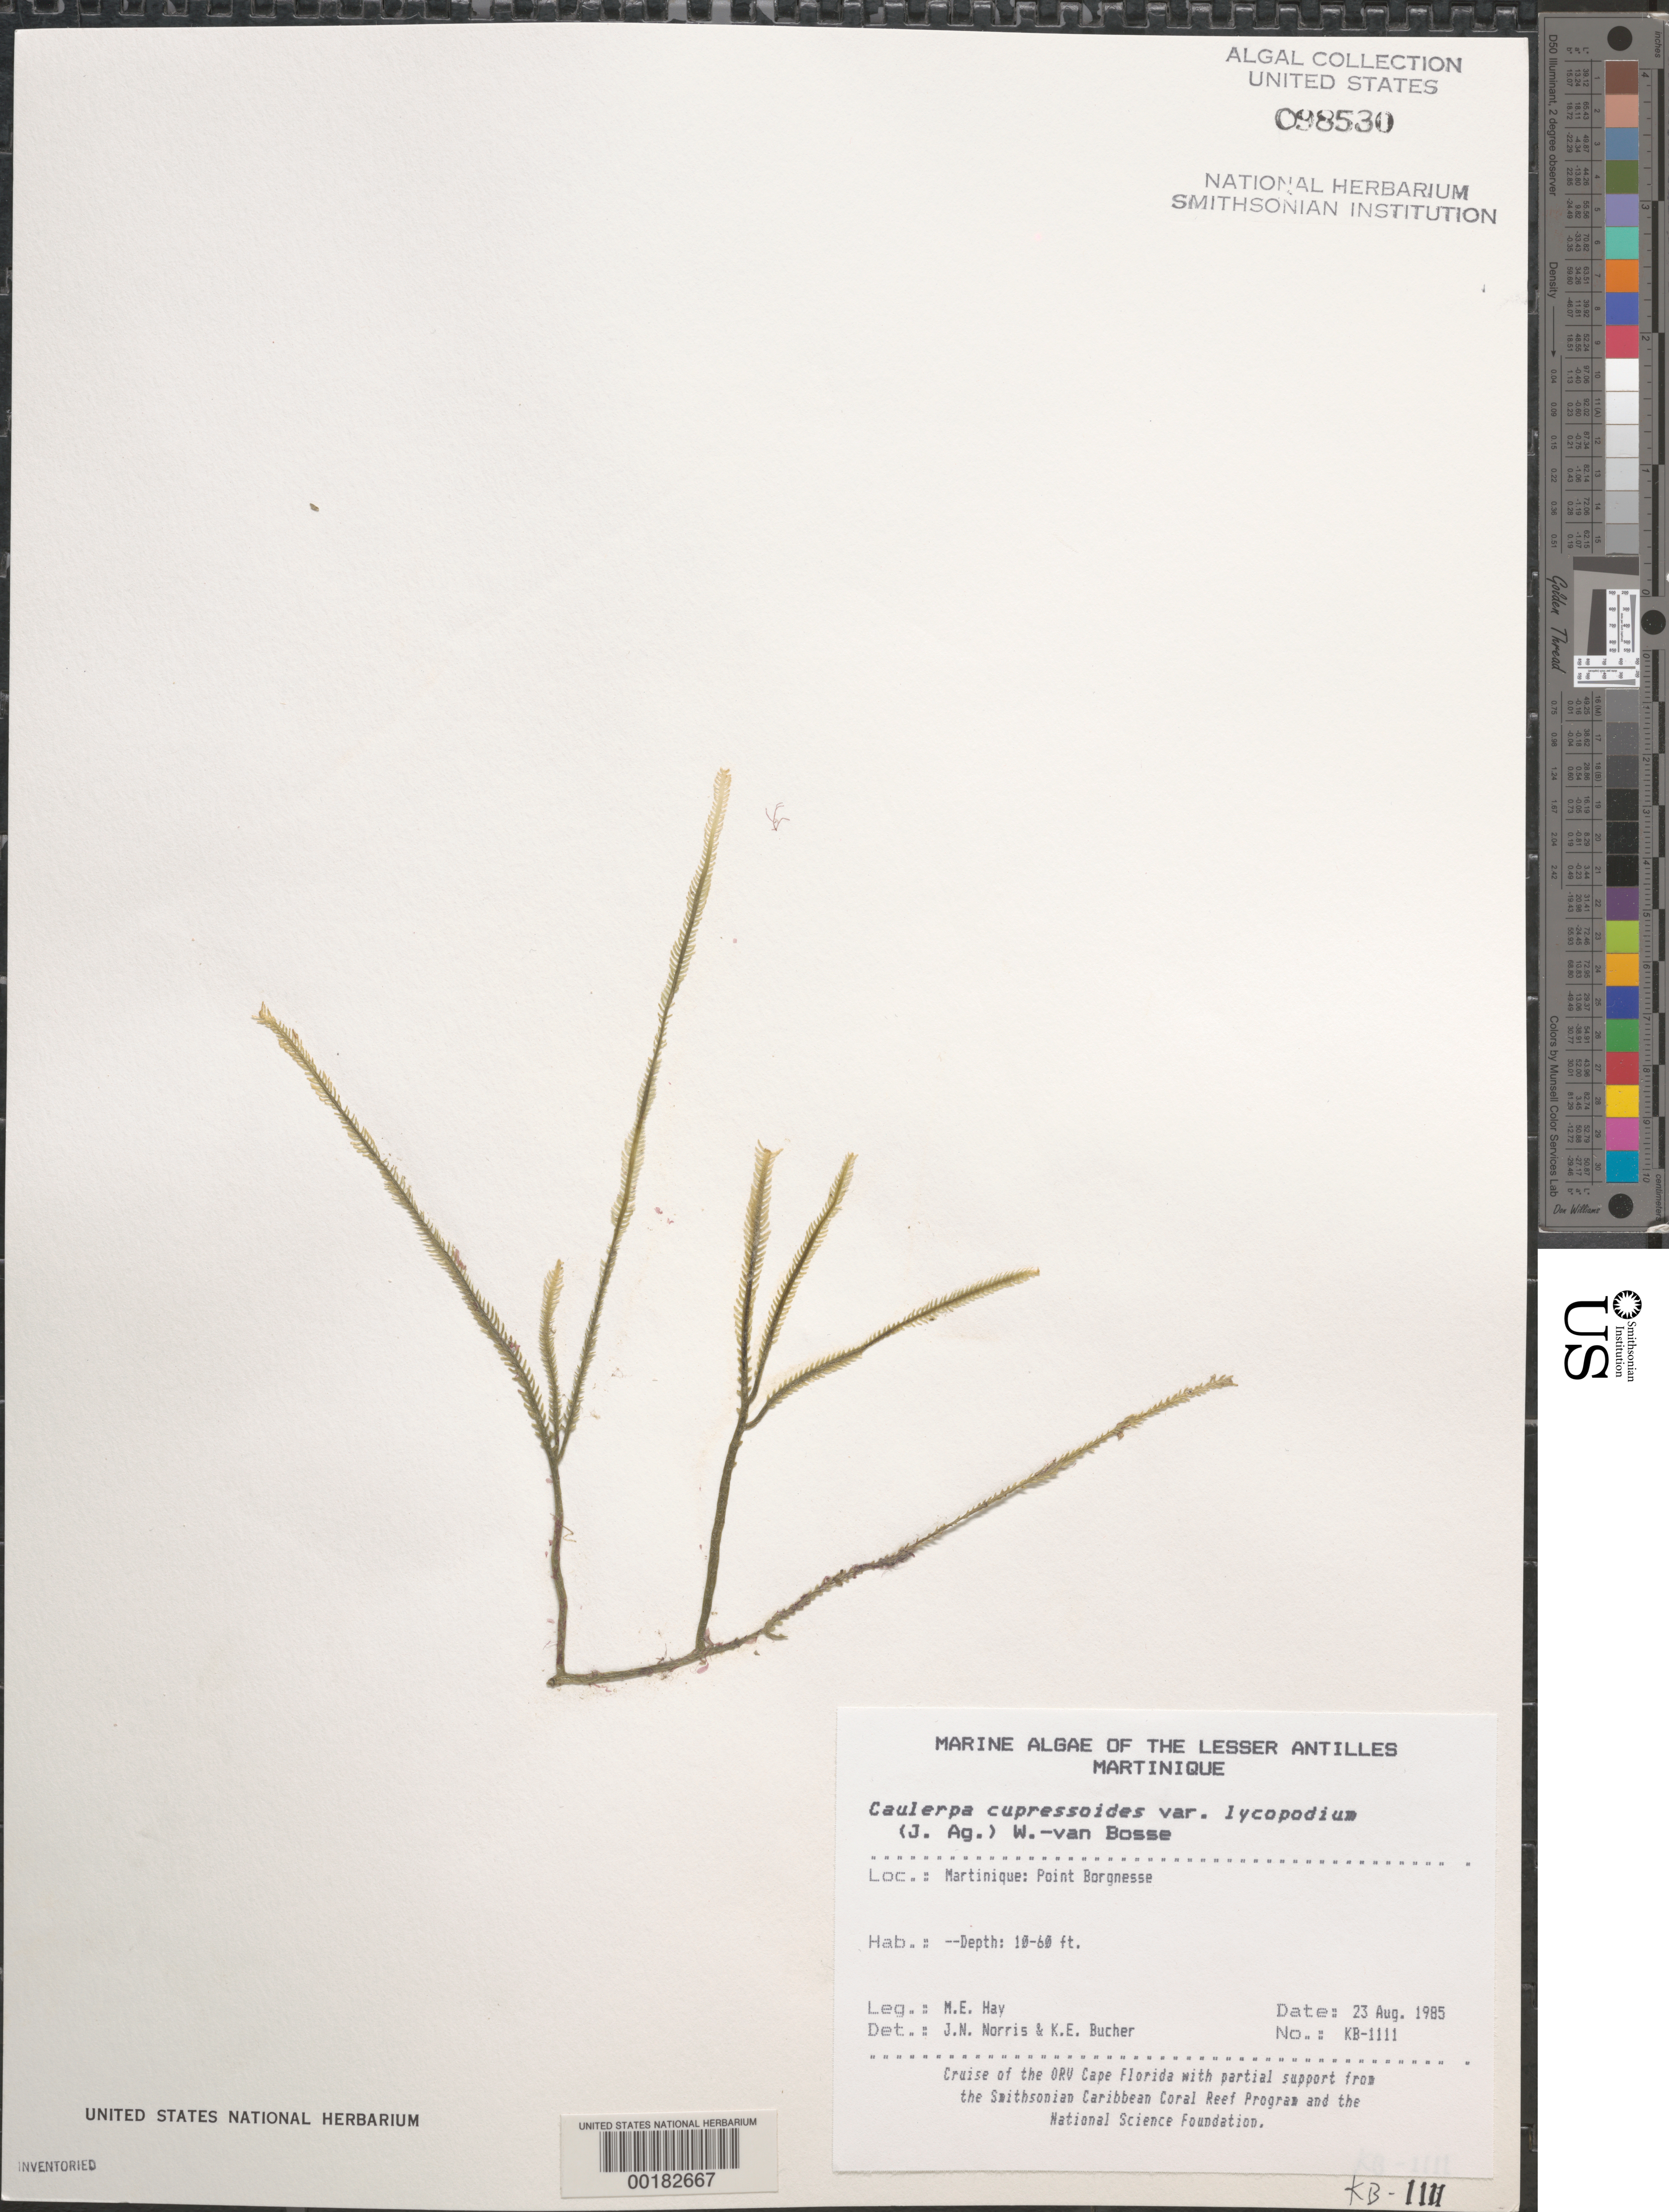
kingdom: Plantae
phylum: Chlorophyta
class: Ulvophyceae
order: Bryopsidales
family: Caulerpaceae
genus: Caulerpa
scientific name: Caulerpa cupressoides var. lycopodium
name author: Weber Bosse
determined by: Norris, J. N.; Bucher, K. E.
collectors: M. E. Hay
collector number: KB-1111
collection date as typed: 23 Aug 1985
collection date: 1985-08-23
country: Martinique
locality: Pointe Borgnesse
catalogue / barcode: US 98530